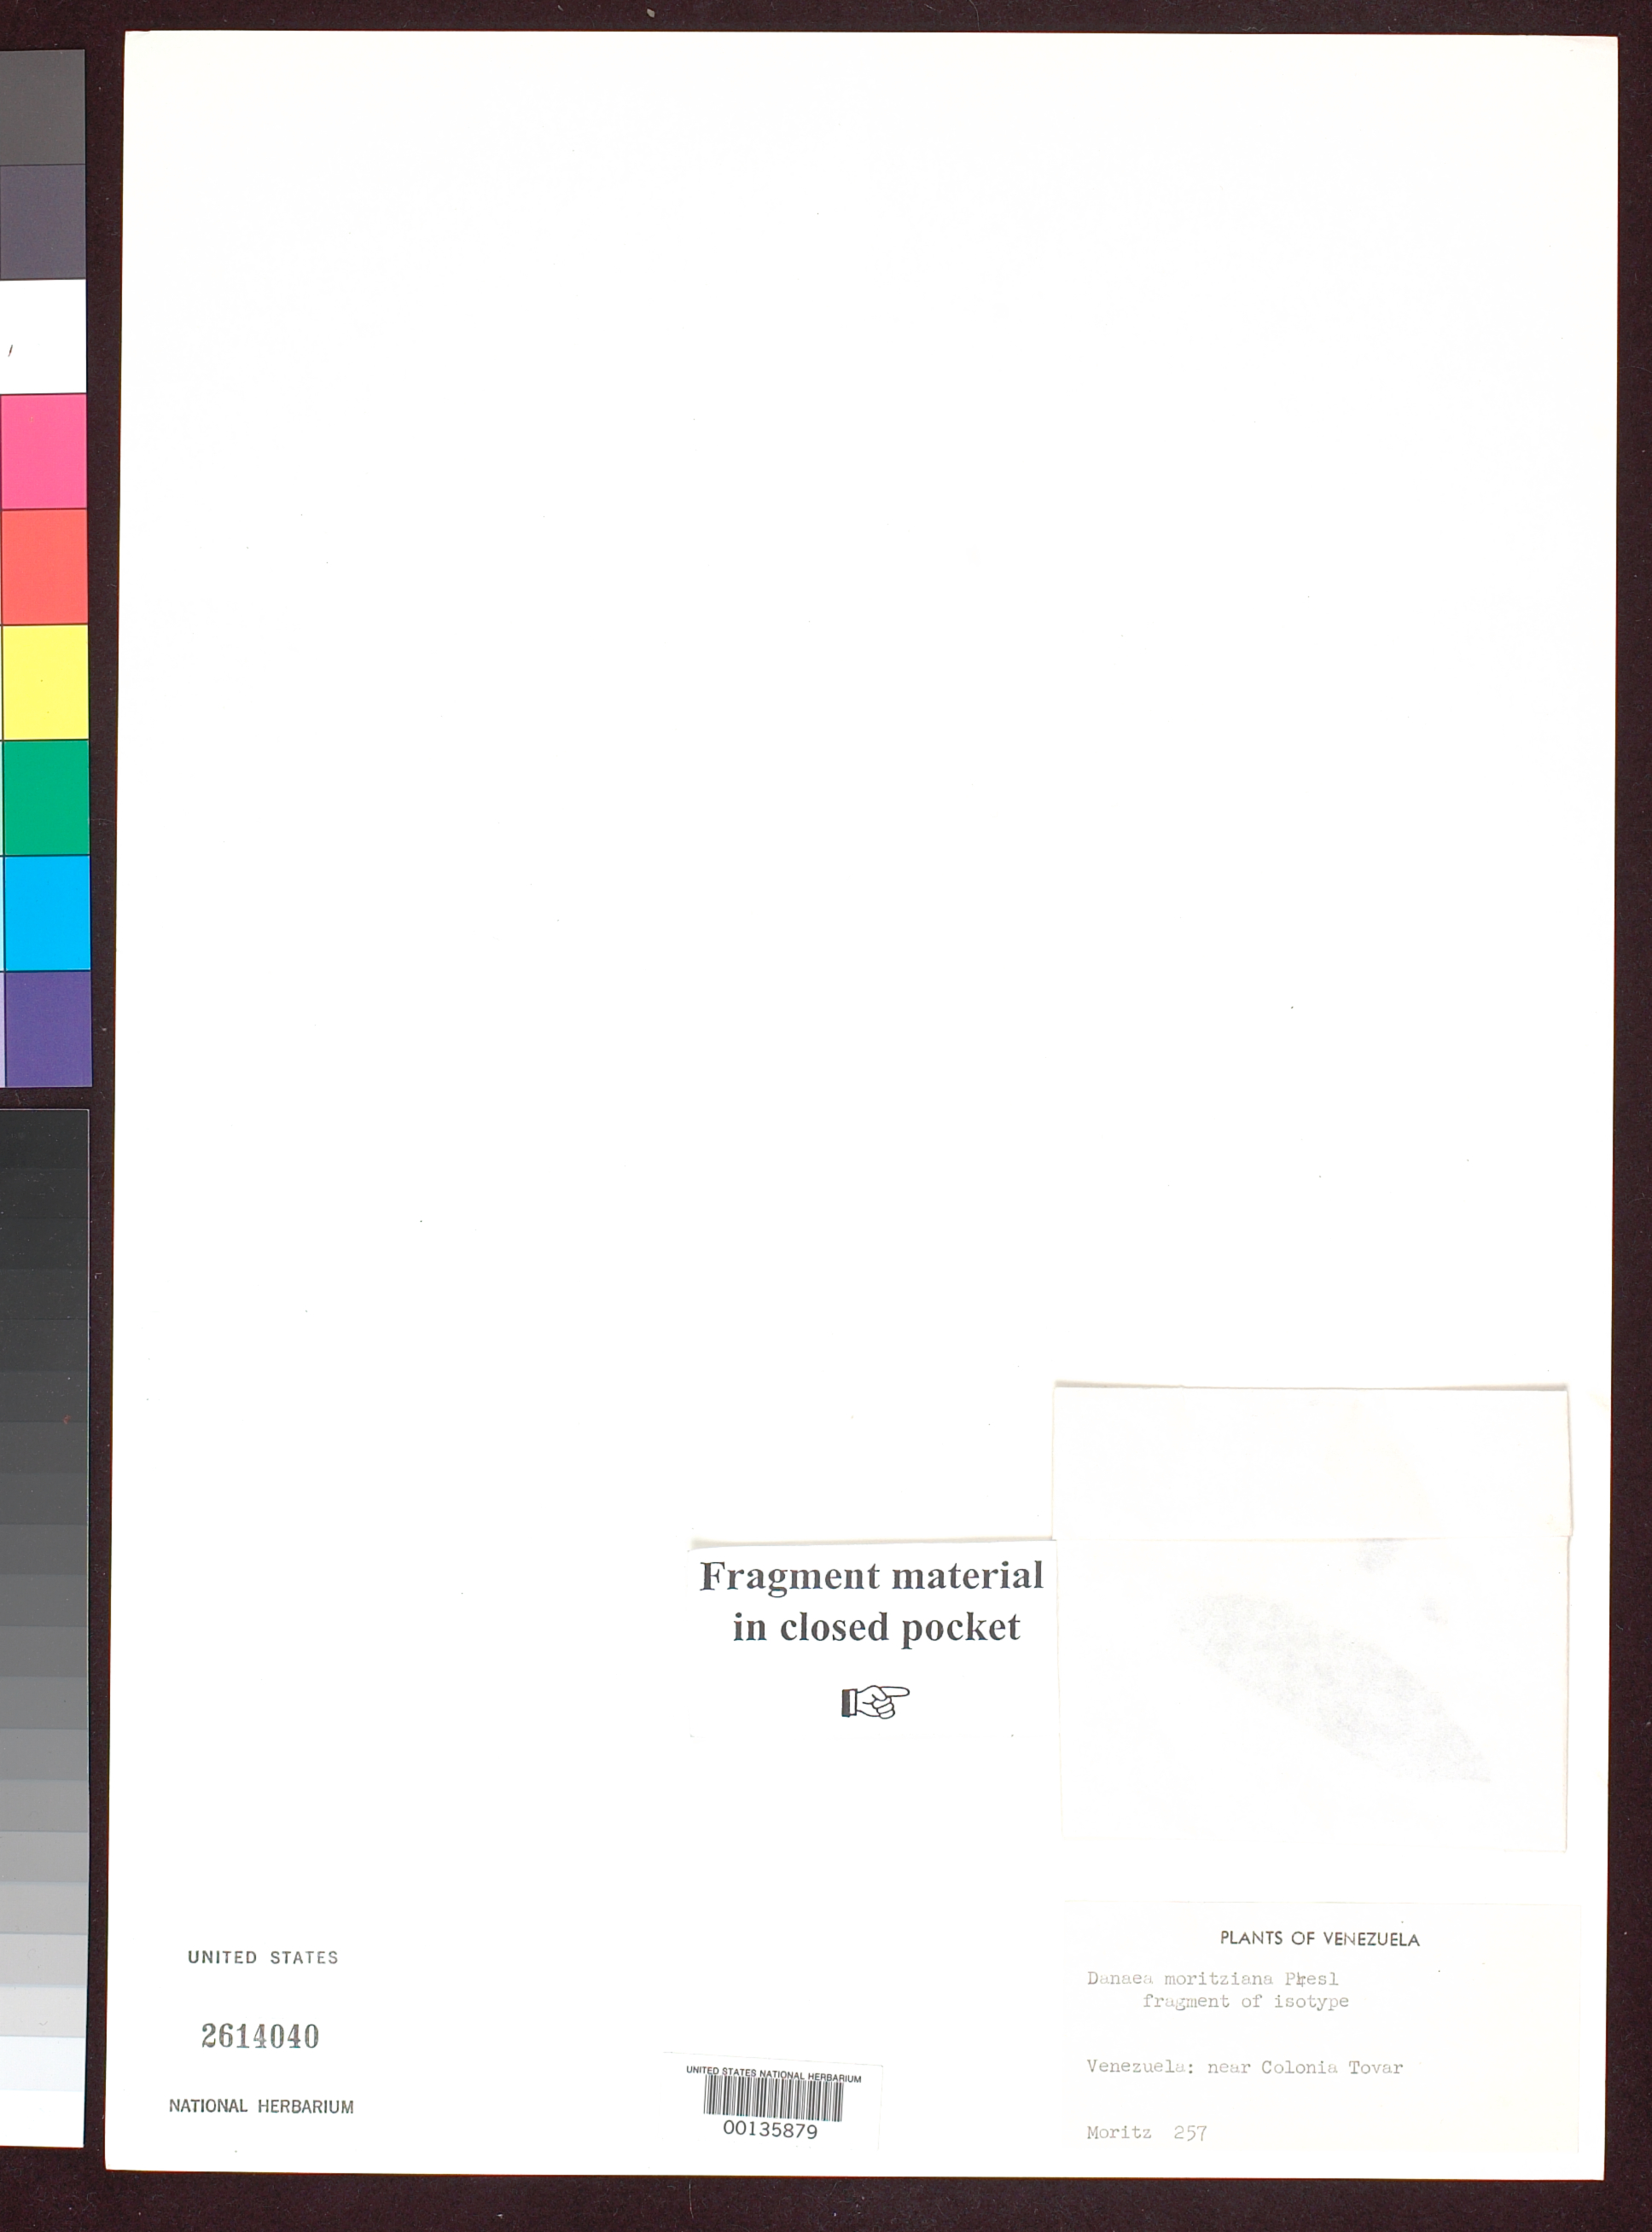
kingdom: Plantae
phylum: Tracheophyta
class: Polypodiopsida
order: Marattiales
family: Marattiaceae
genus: Danaea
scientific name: Danaea moritziana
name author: C. Presl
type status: Isotype Fragment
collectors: A. Moritz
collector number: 257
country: Venezuela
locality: Colonia Tovar.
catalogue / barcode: US 2614040